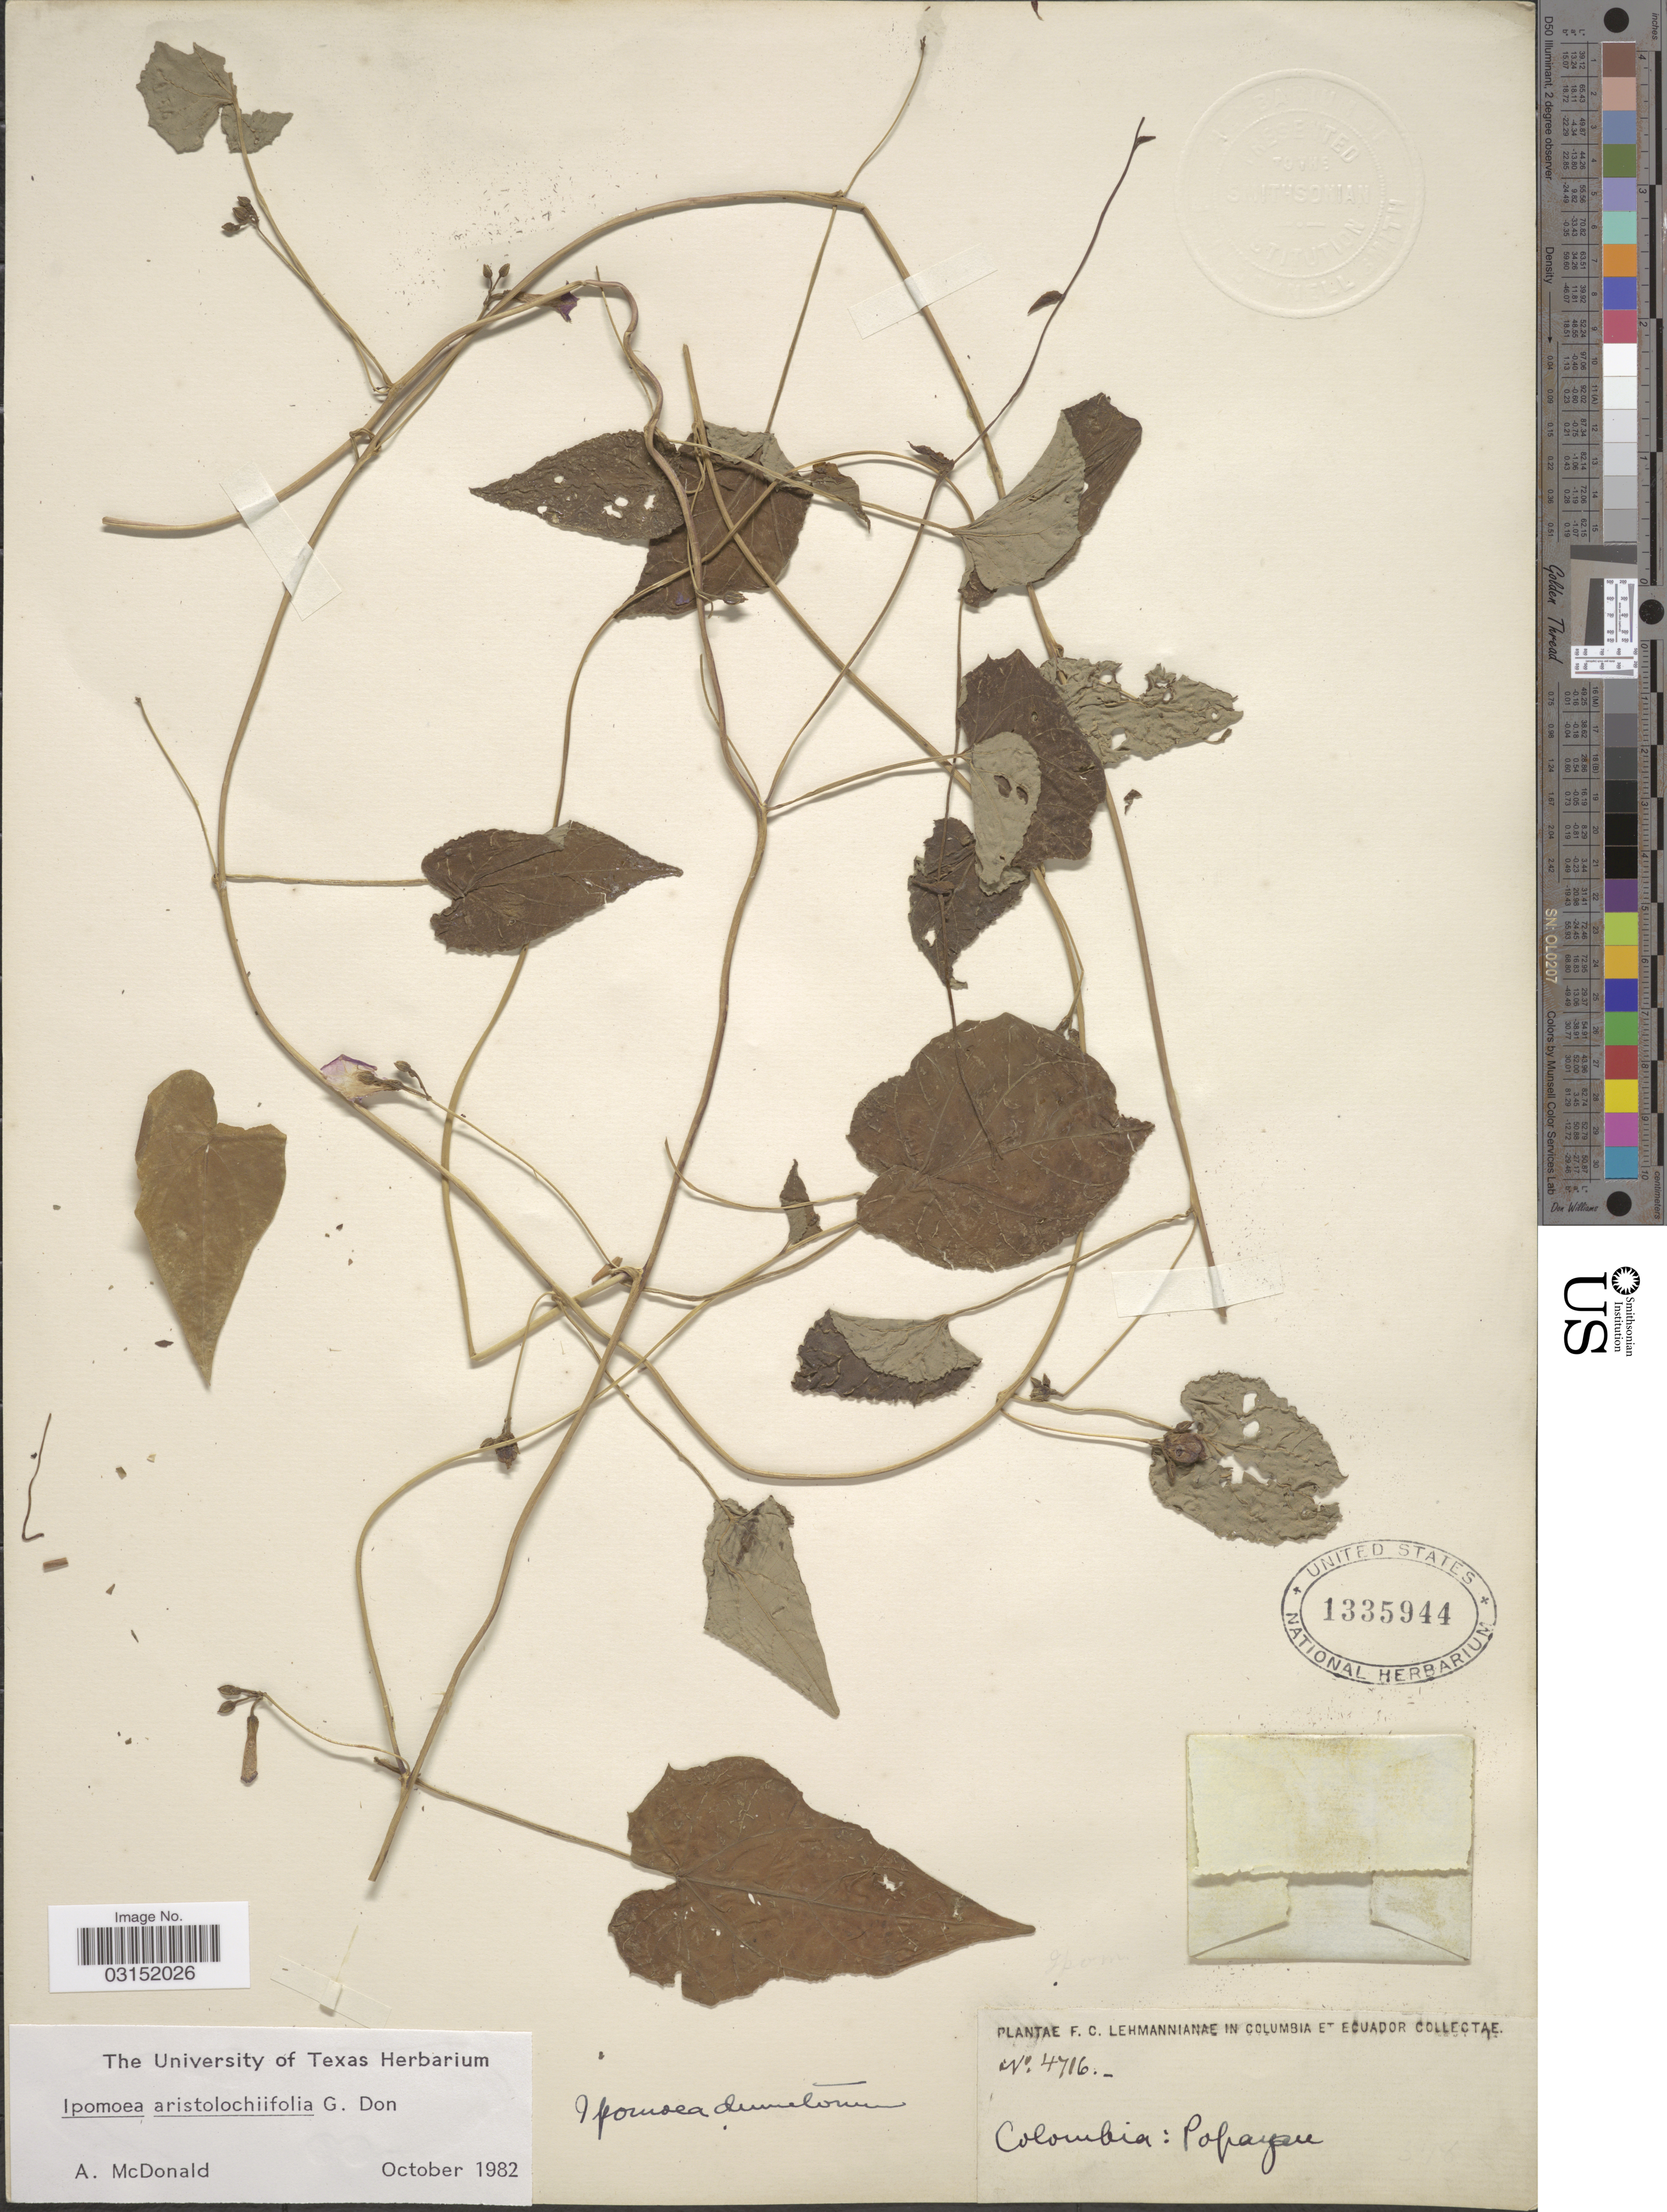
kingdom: Plantae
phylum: Tracheophyta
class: Magnoliopsida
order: Solanales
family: Convolvulaceae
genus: Ipomoea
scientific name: Ipomoea aristolochiifolia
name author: G. Don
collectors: F. C. Lehmann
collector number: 4716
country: Colombia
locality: Colombia: Popayan.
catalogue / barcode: US 1335944